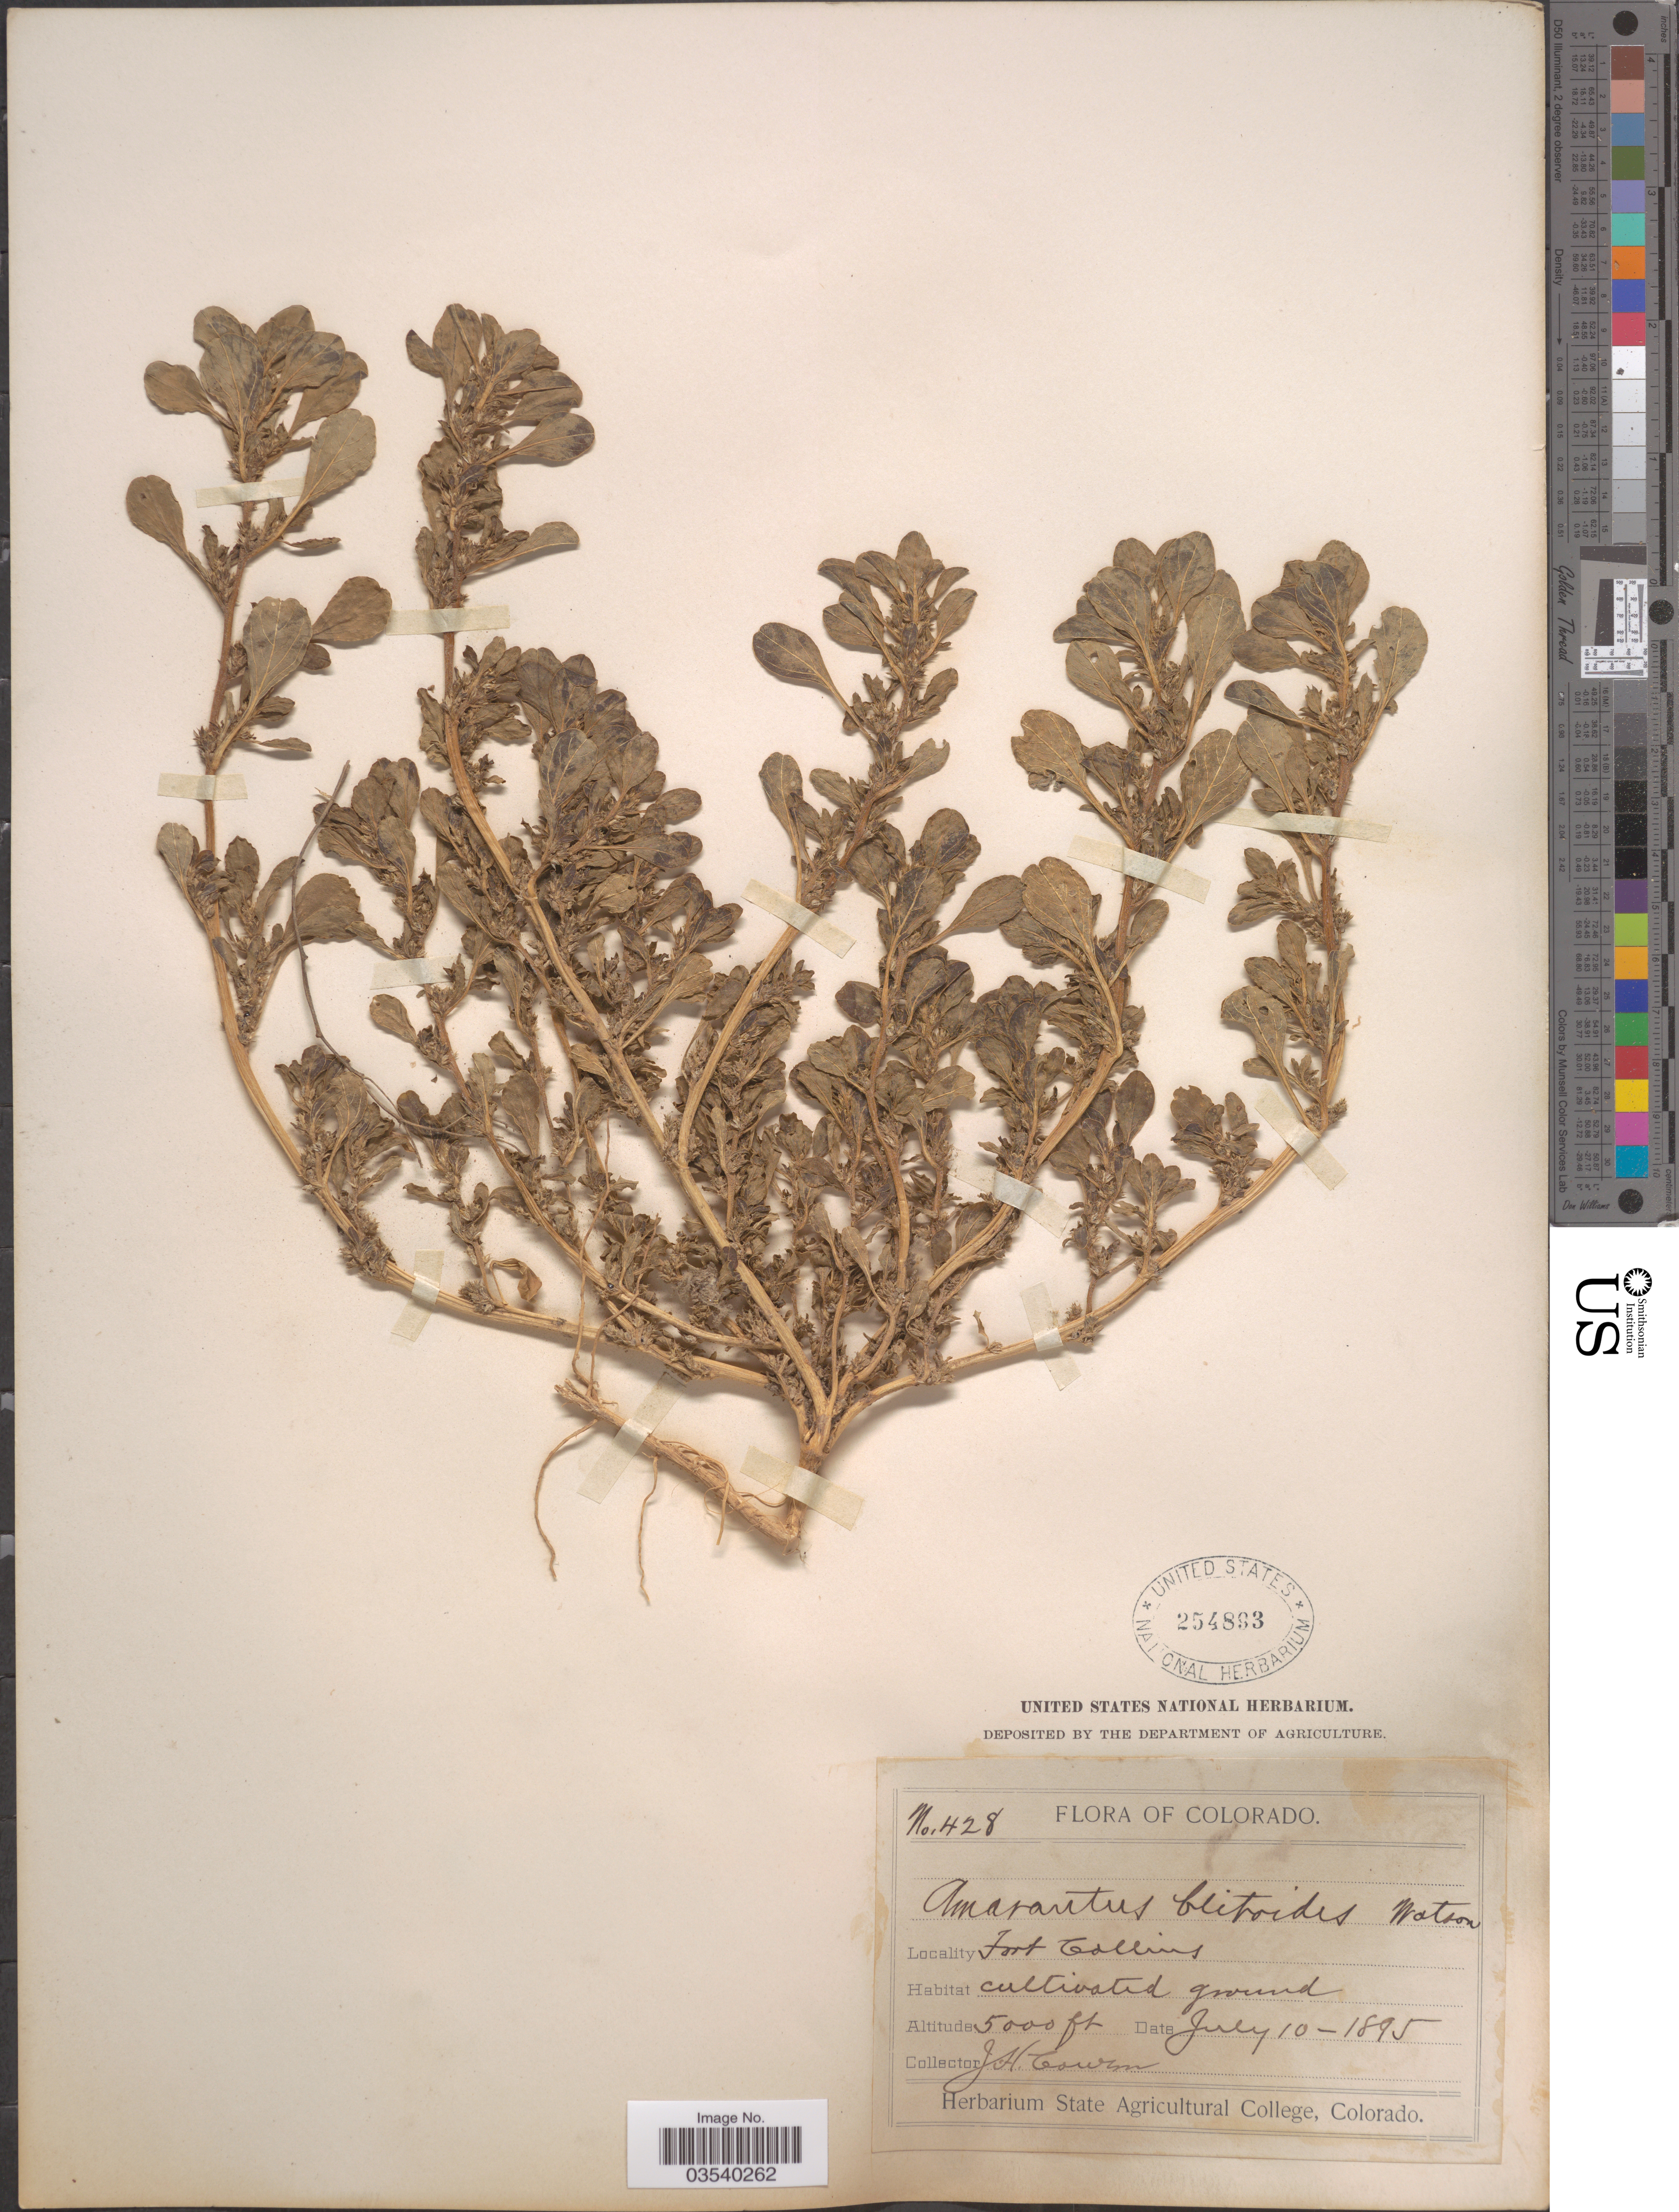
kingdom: Plantae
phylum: Tracheophyta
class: Magnoliopsida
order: Caryophyllales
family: Amaranthaceae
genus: Amaranthus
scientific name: Amaranthus blitoides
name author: S. Watson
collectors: J. H. Cowen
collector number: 428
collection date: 1895-07-10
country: United States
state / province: Colorado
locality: Fort Collins.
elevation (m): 1524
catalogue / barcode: US 254893